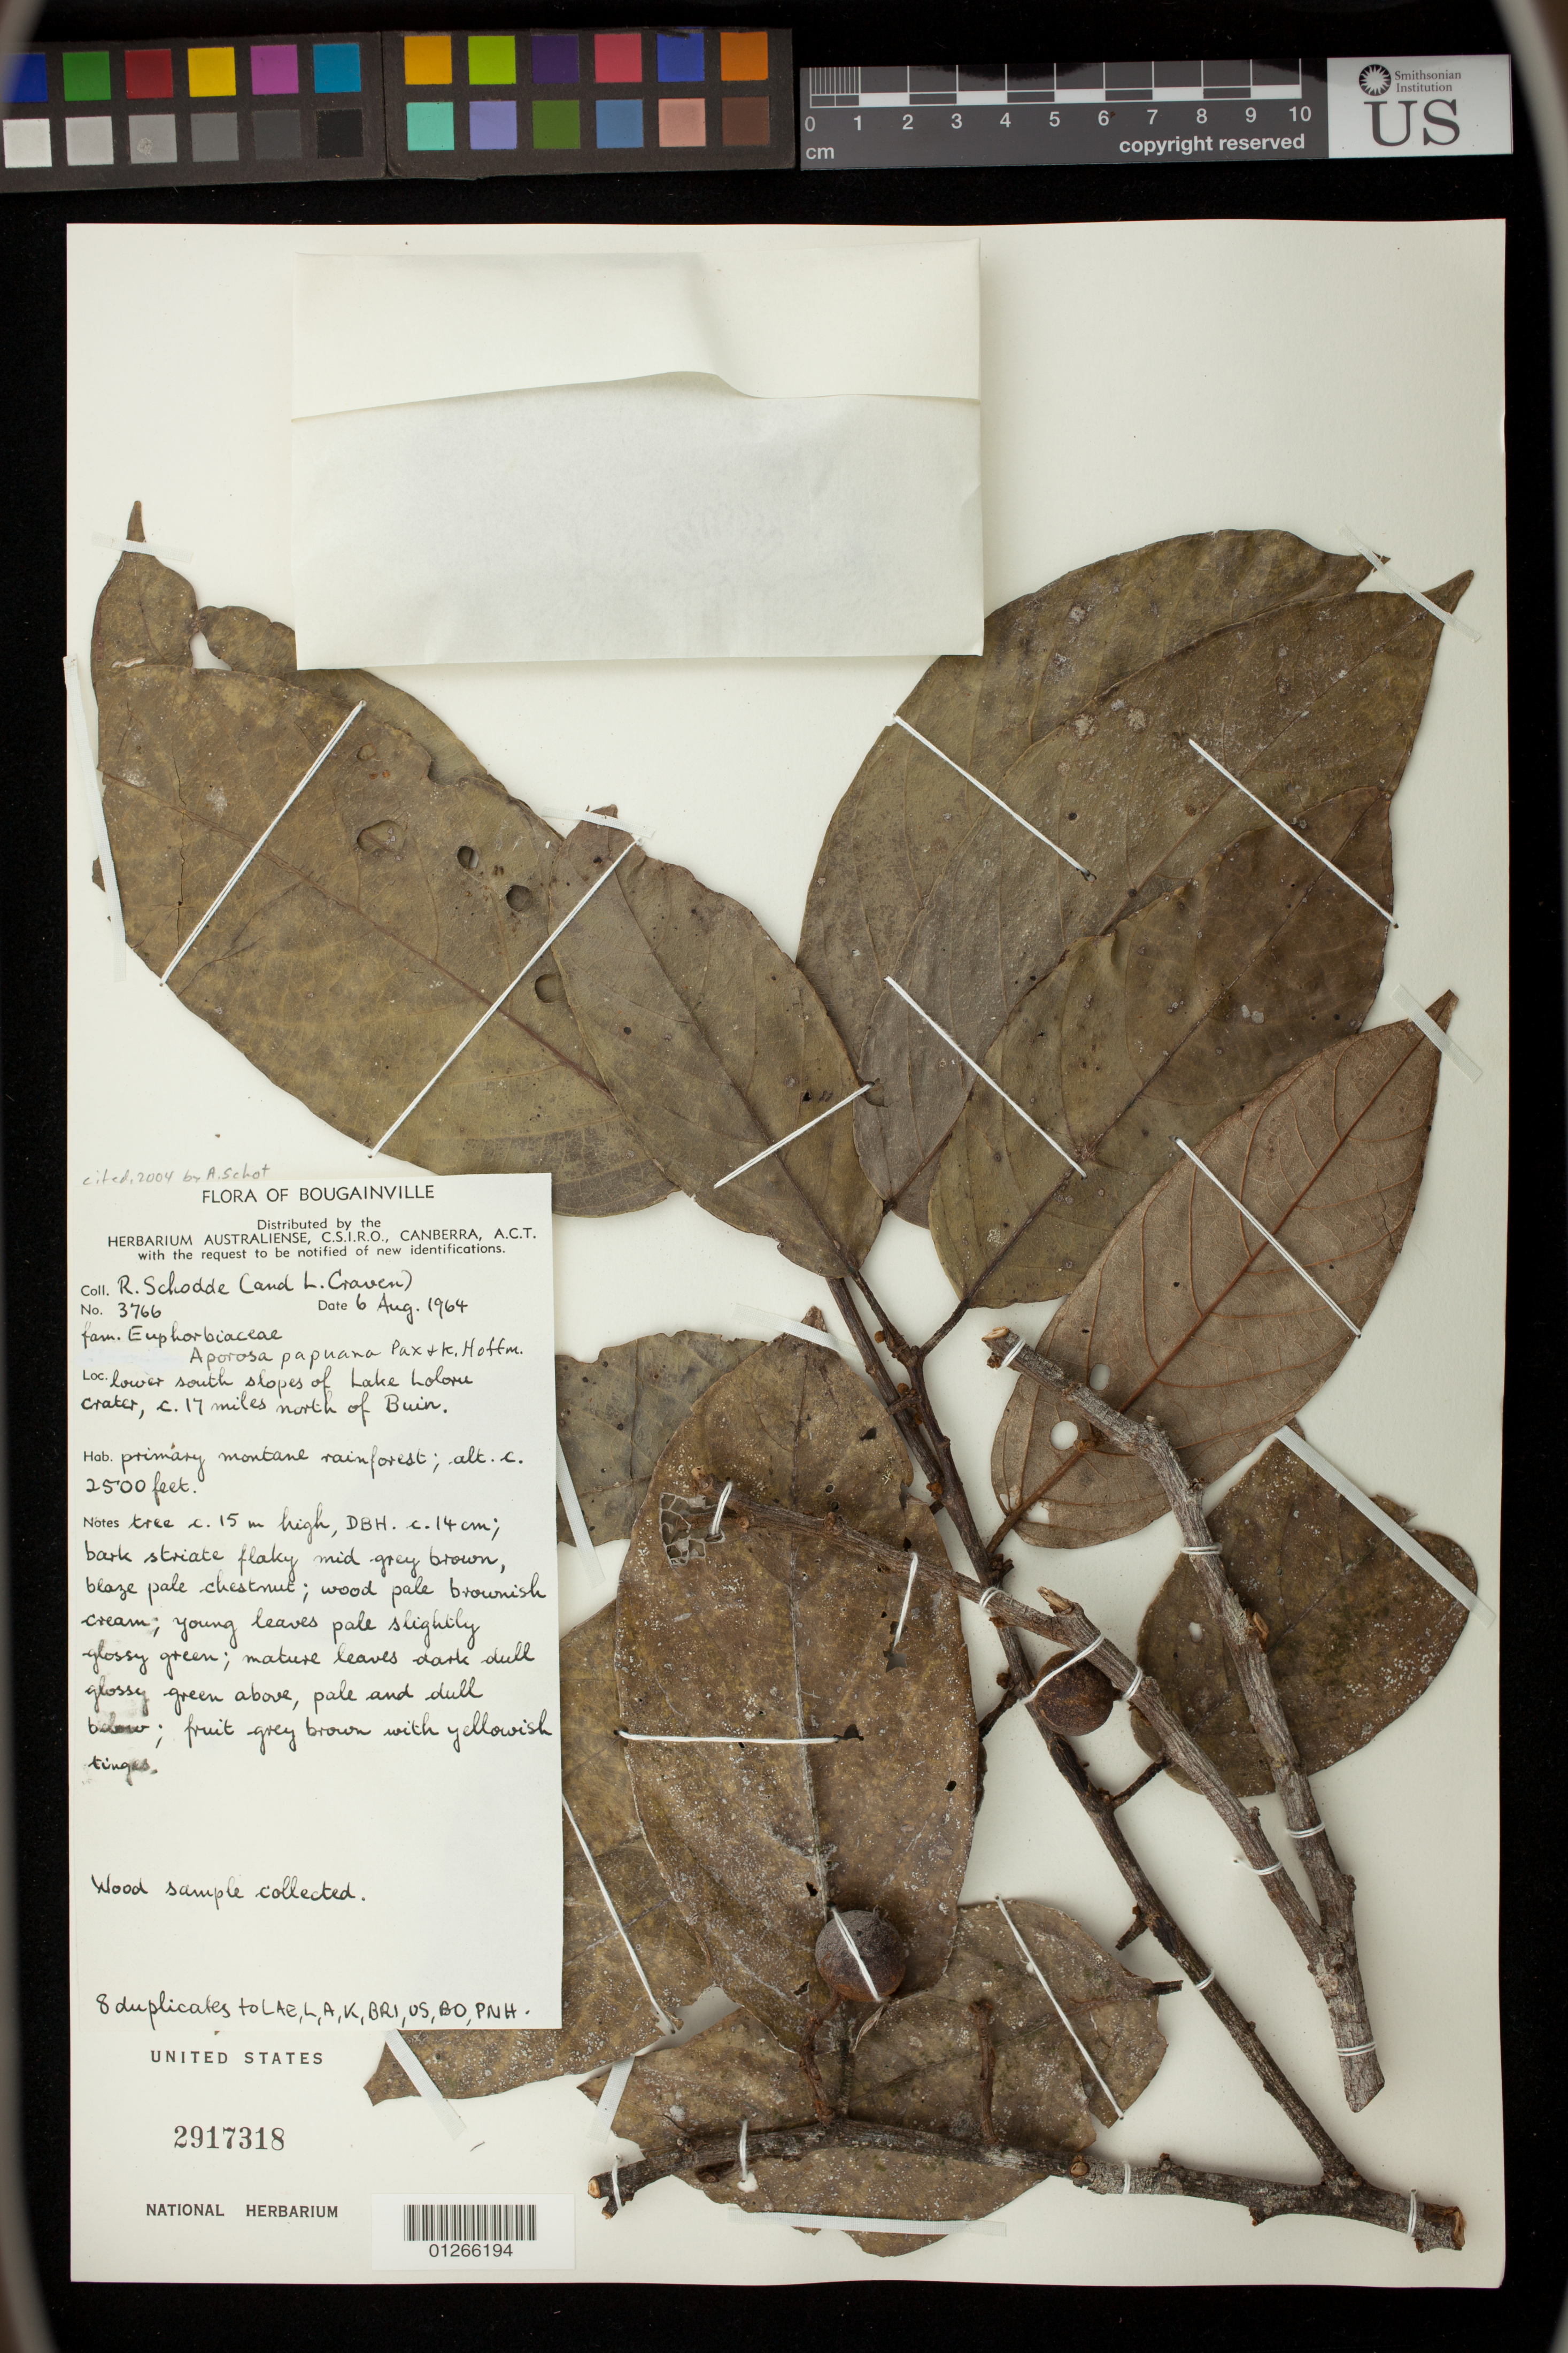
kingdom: Plantae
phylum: Tracheophyta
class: Magnoliopsida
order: Malpighiales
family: Phyllanthaceae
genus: Aporosa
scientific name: Aporosa papuana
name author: Pax & K. Hoffm.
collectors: R. Schodde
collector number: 3766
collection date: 1964-08-06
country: Papua New Guinea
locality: r south slopes of Lake Loloru crater, c. 17 miles north of Buin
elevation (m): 762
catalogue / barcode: US 2917318